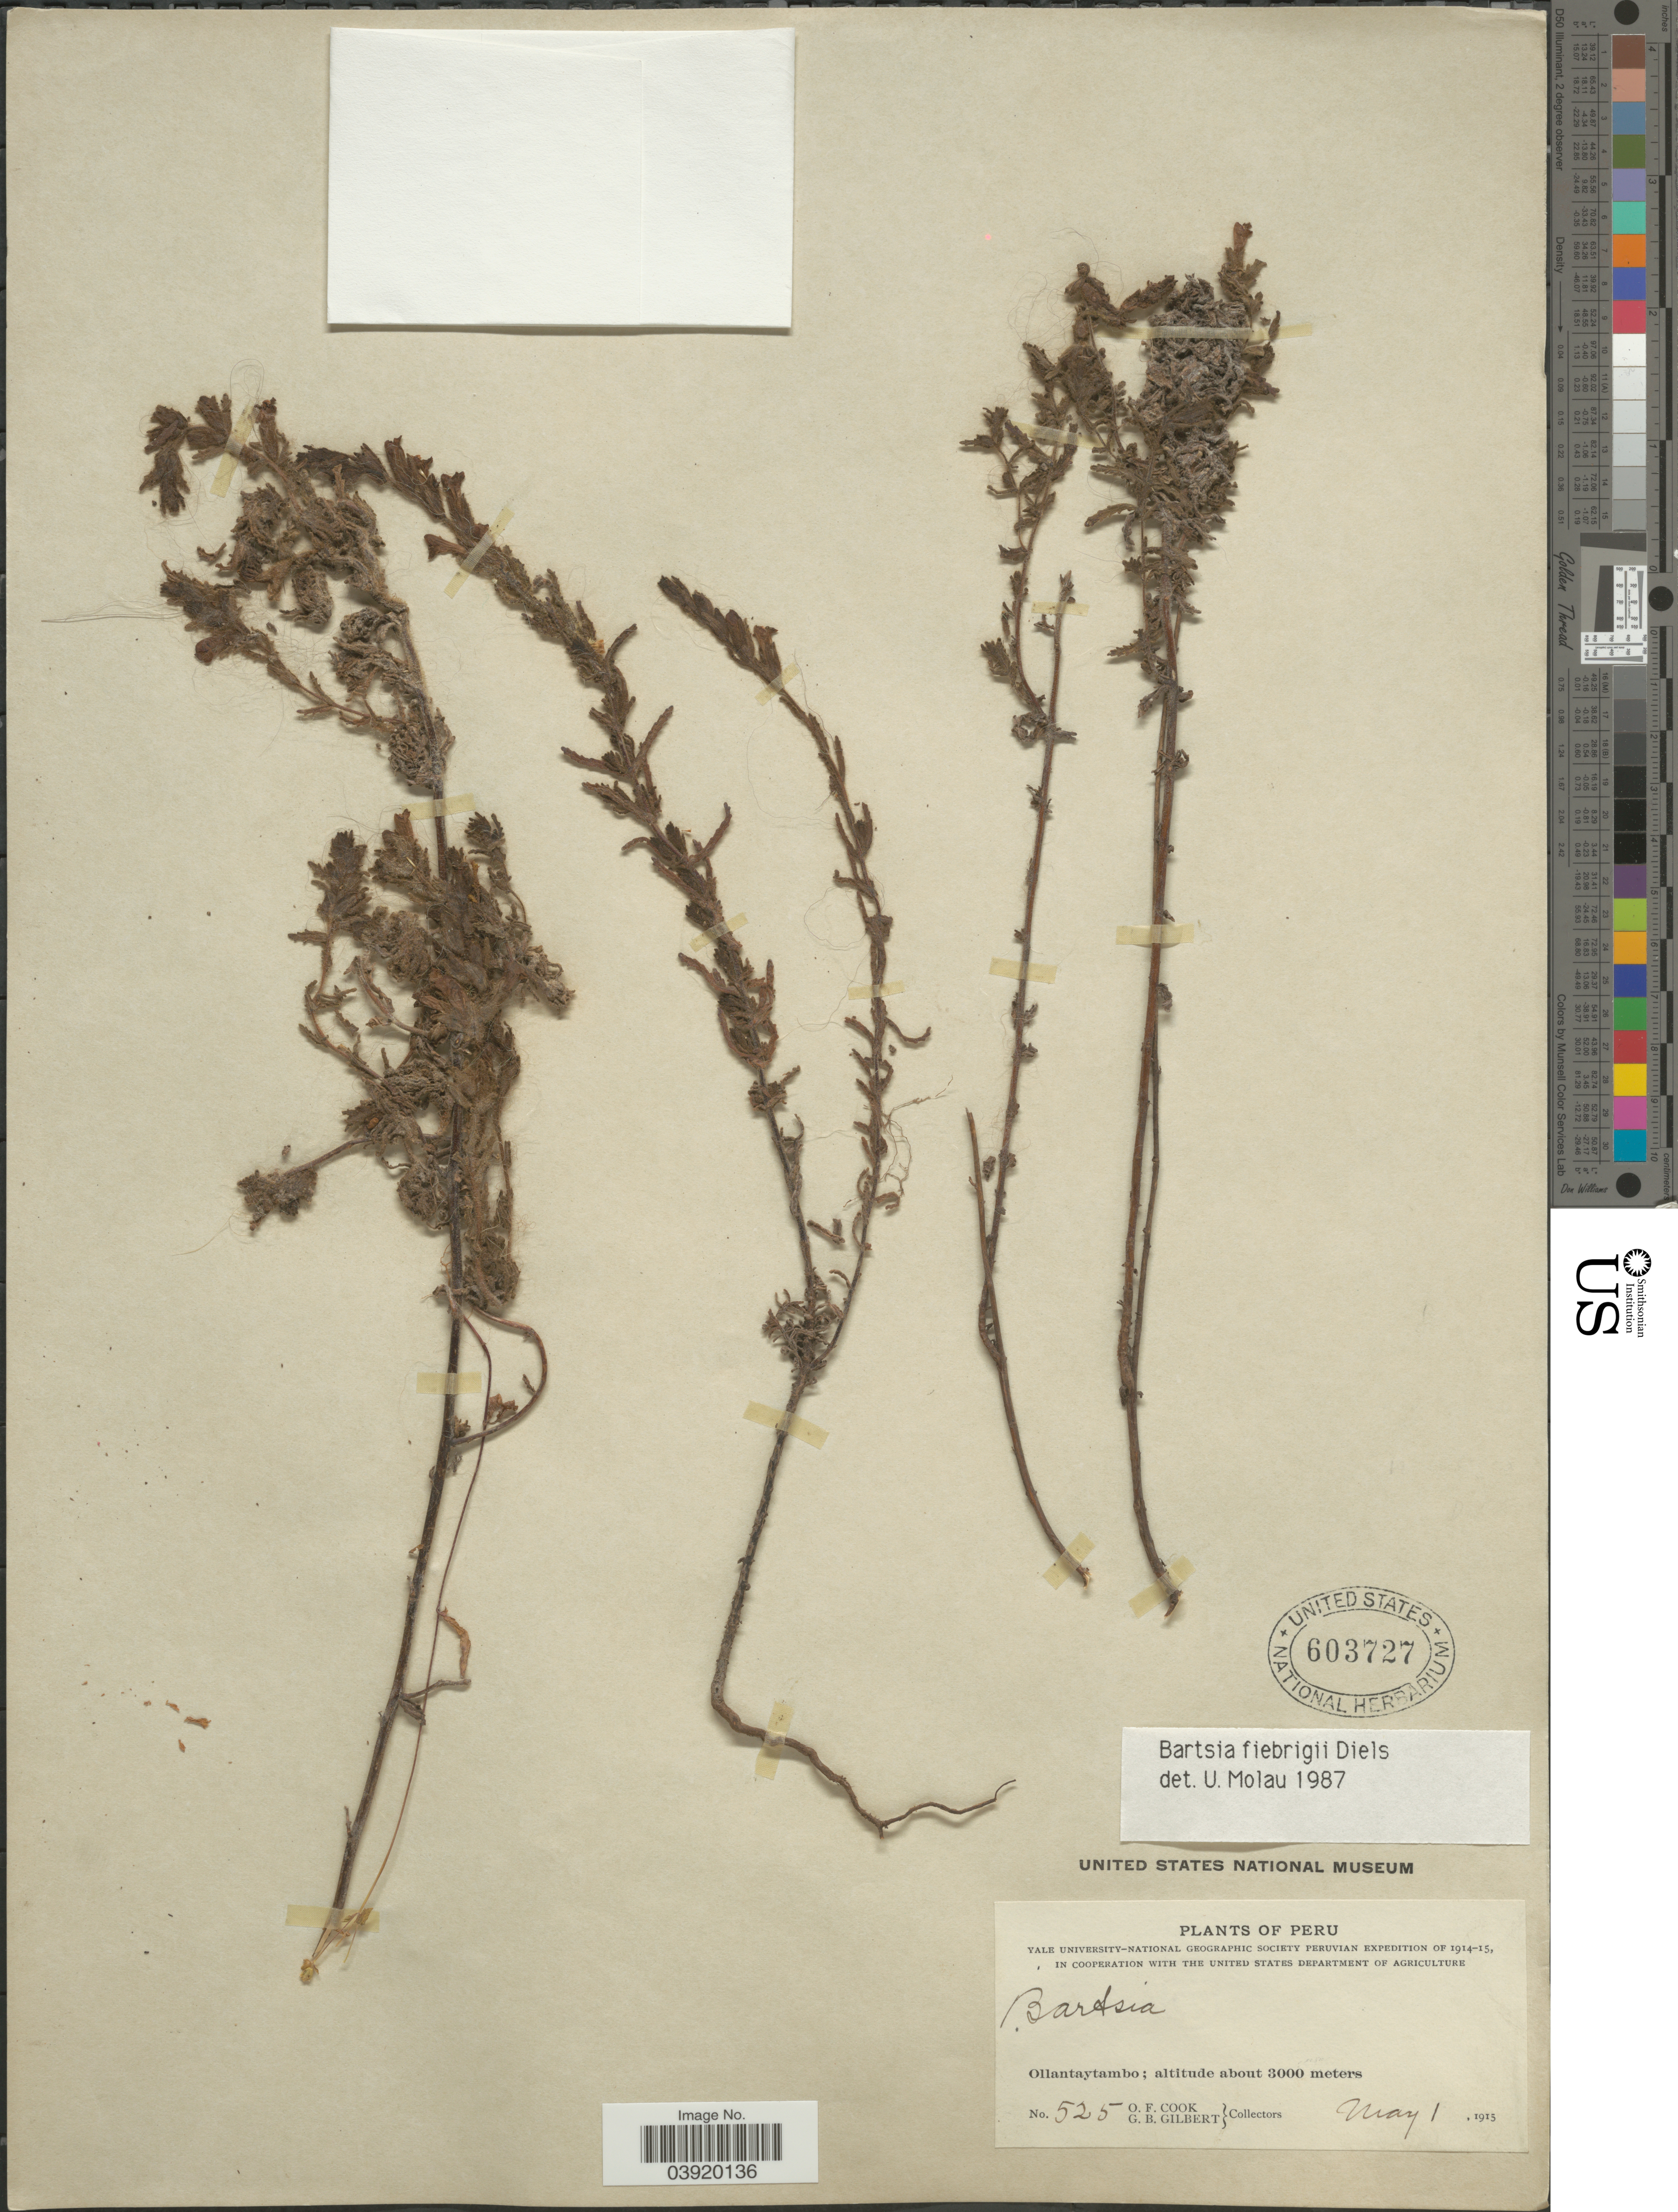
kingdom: Plantae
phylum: Tracheophyta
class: Magnoliopsida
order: Lamiales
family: Orobanchaceae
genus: Bartsia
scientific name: Bartsia fiebrigii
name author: Diels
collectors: O. F. Cook & G. B. Gilbert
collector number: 525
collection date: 1915-05-01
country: Peru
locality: Ollantaytambo.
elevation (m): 3000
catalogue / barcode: US 603727